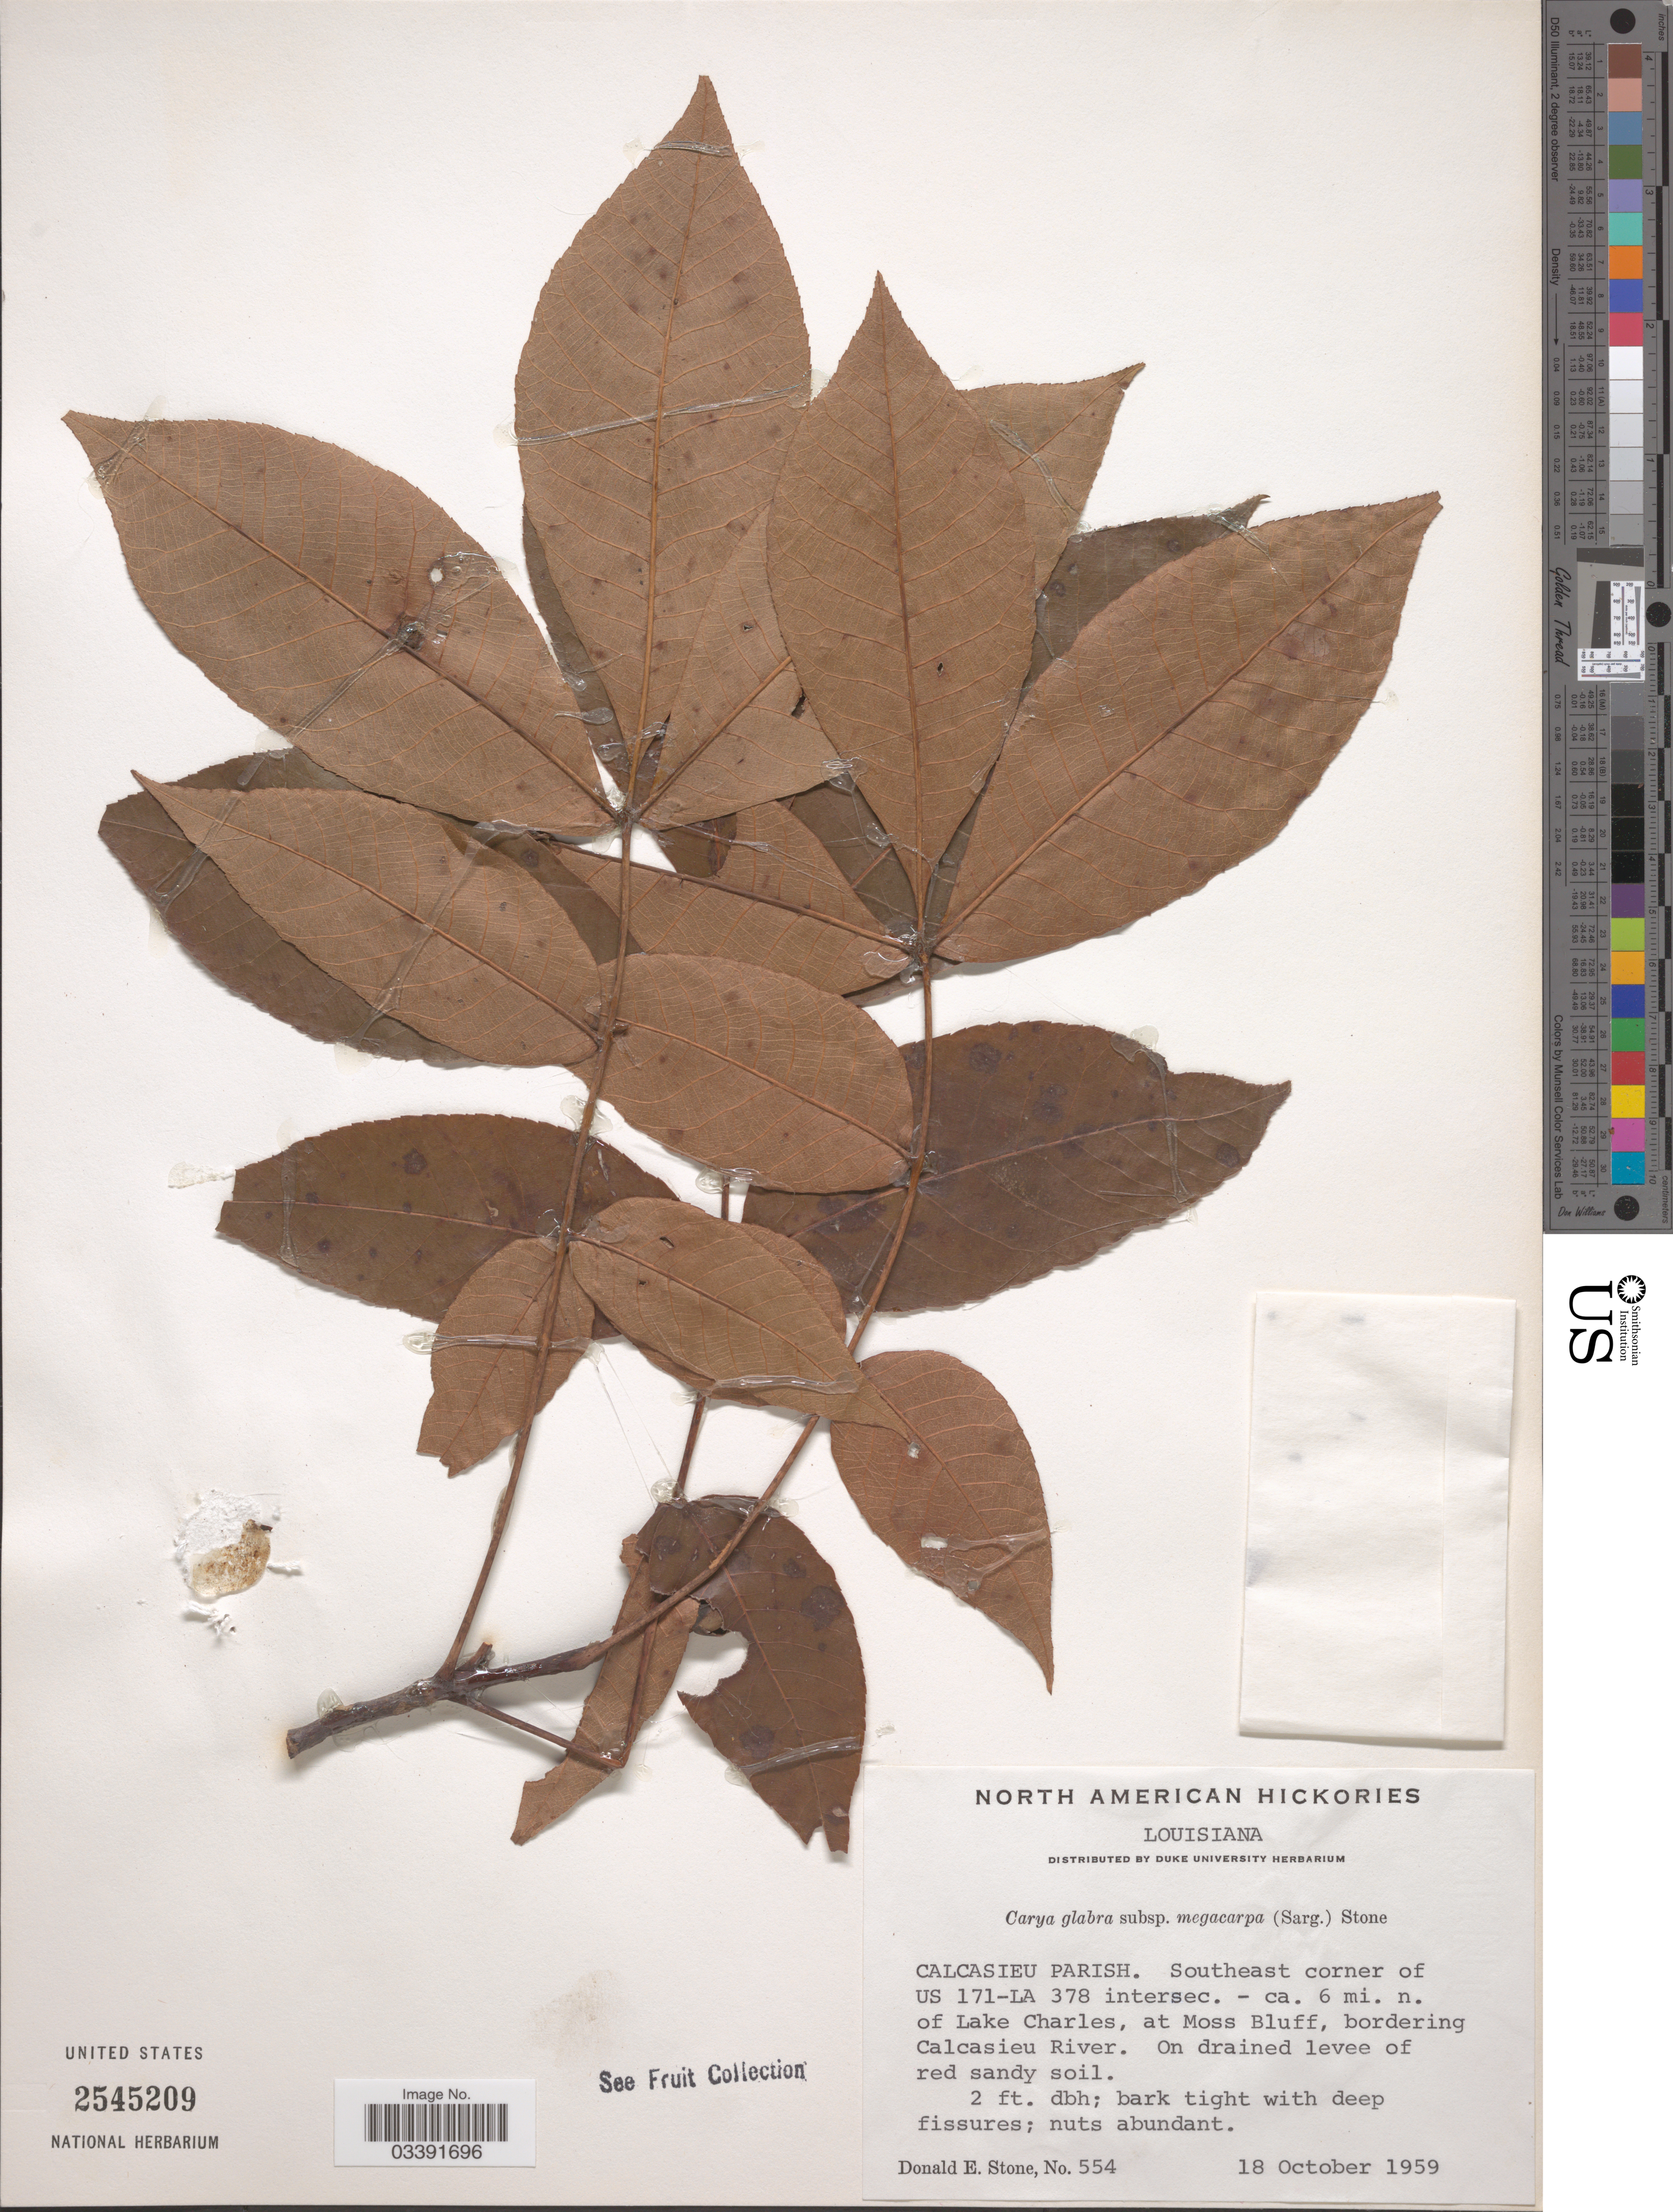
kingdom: Plantae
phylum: Tracheophyta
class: Magnoliopsida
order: Fagales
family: Juglandaceae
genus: Carya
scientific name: Carya glabra var. megacarpa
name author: (Sarg.) Sarg.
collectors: D. Stone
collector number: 554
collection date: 1959-10-18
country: United States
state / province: Louisiana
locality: Calcasieu Parish. Southeast corner of US 171-LA 378 intersec. - ca. 6 mi. n. of Lake Charles, at Moss Bluff, bordering Calcasieu River.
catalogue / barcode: US 2545209